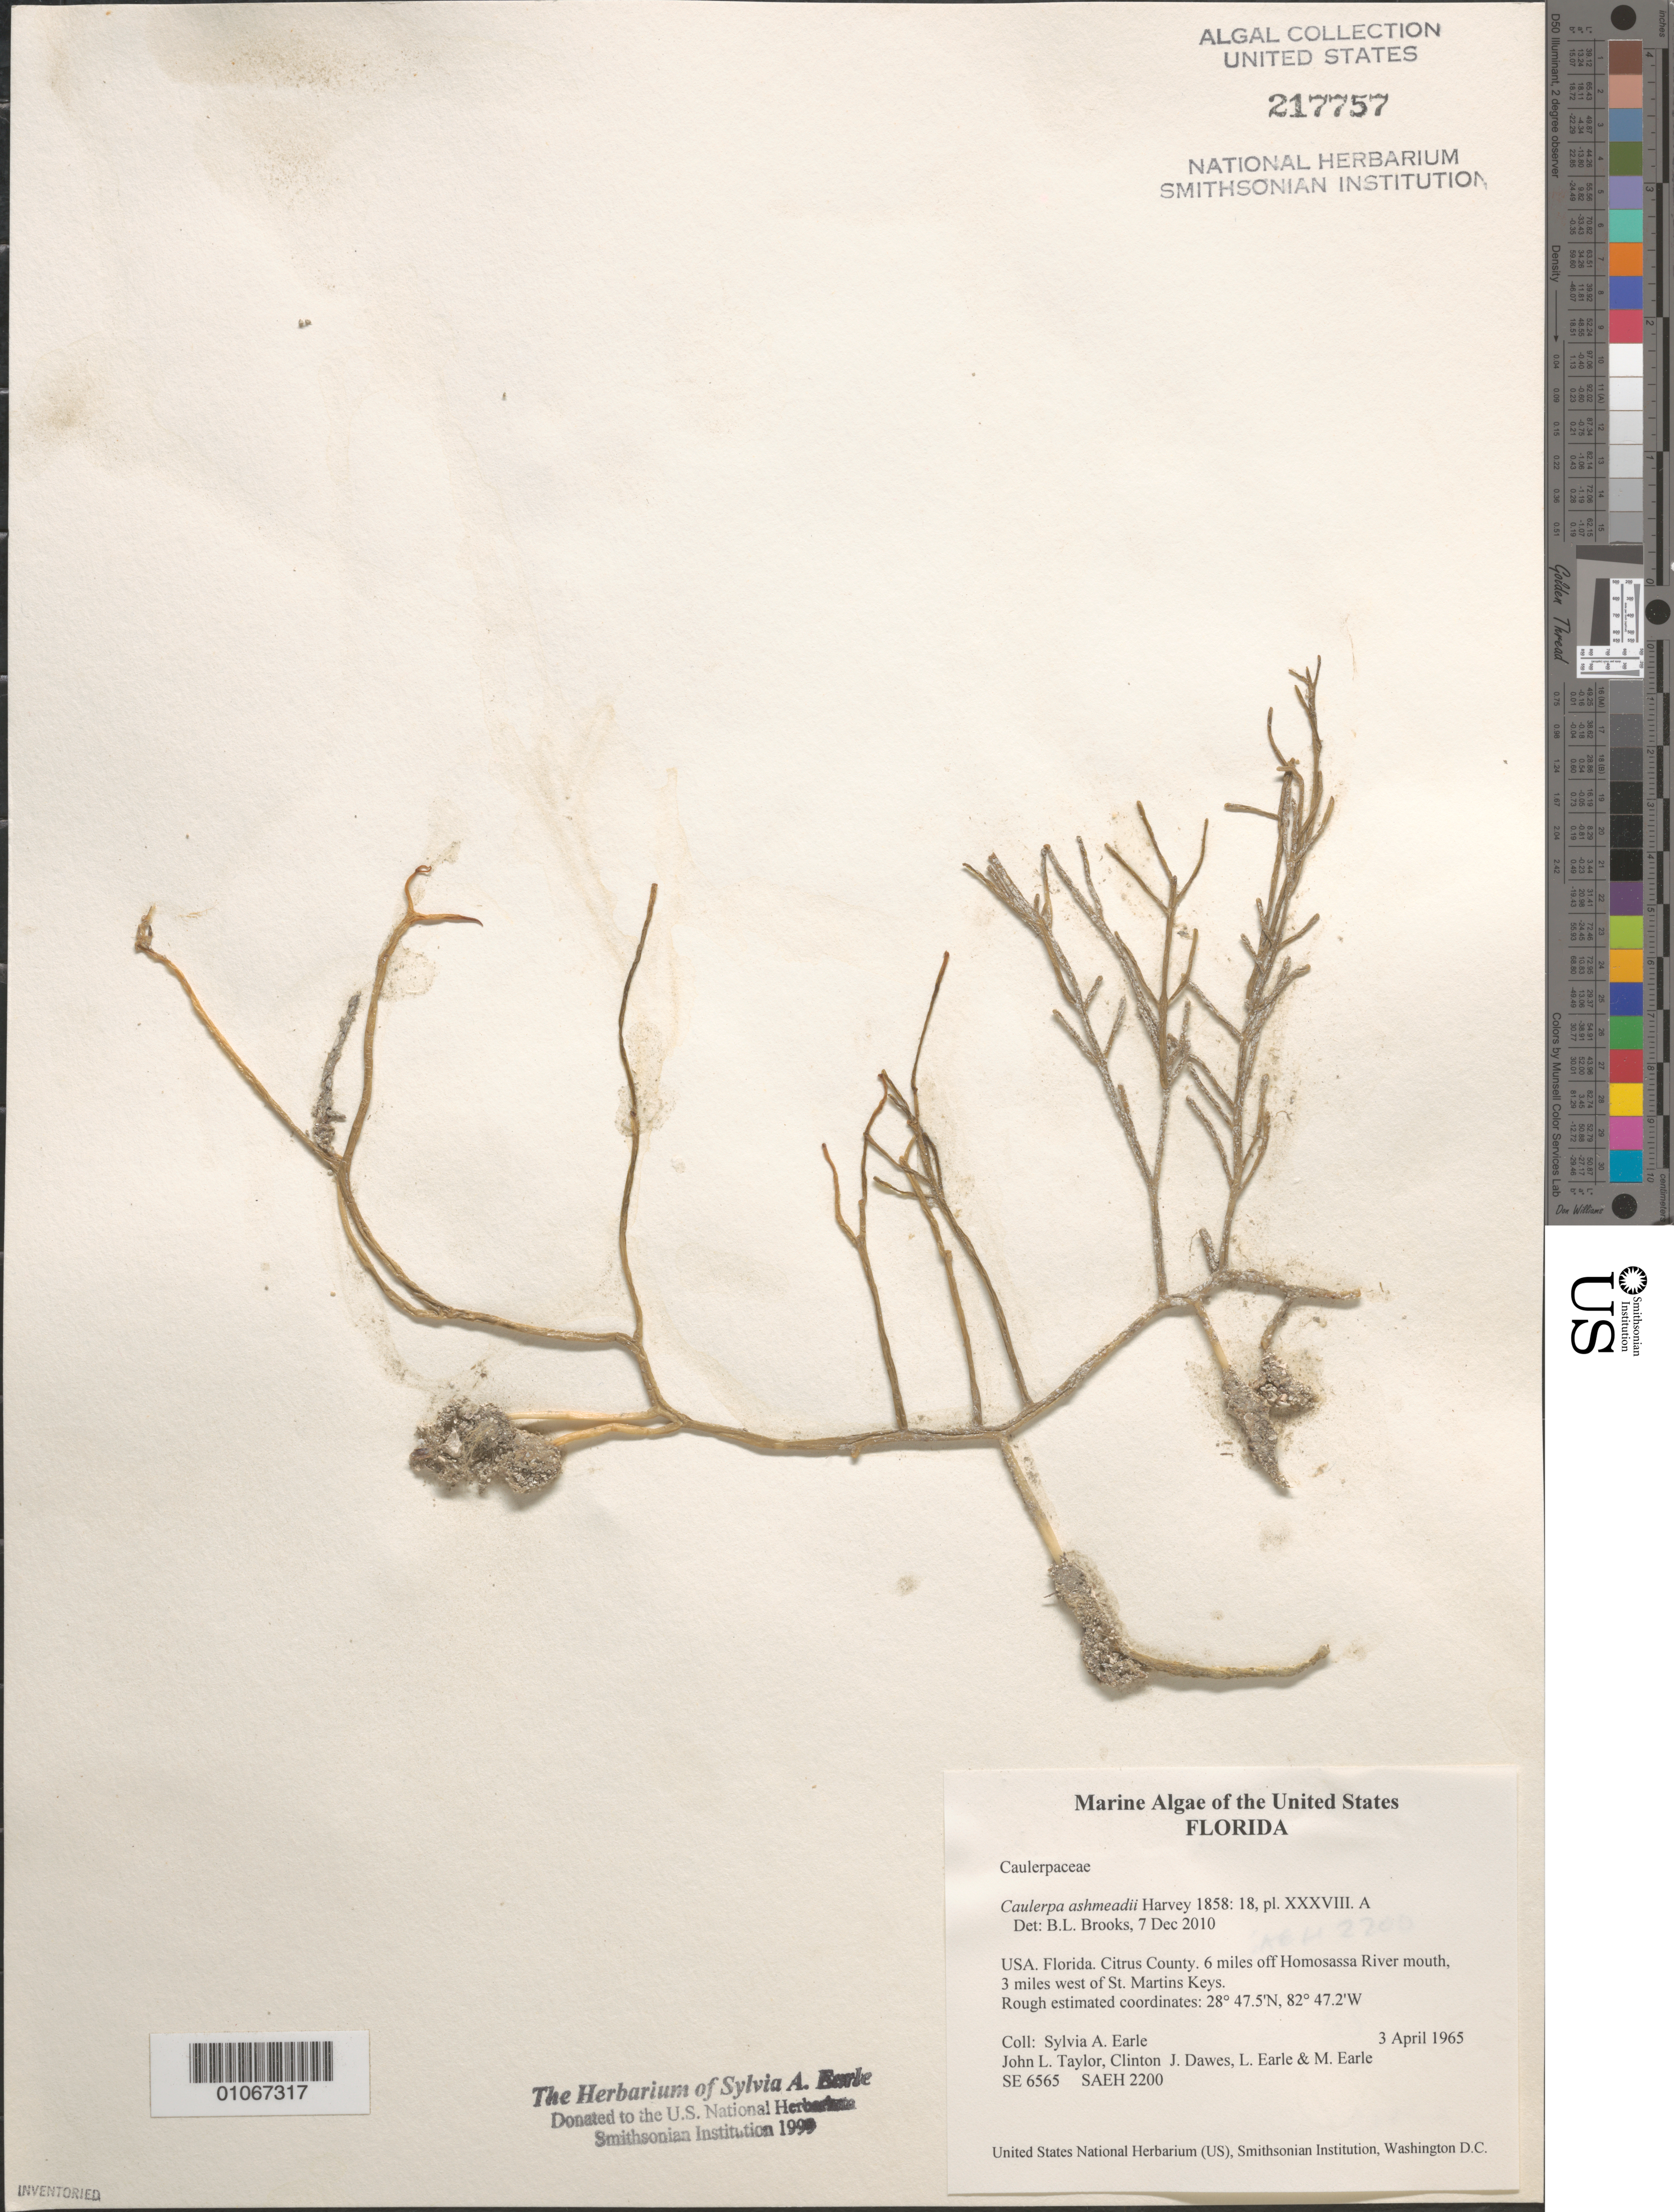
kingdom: Plantae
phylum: Chlorophyta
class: Ulvophyceae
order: Bryopsidales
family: Caulerpaceae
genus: Caulerpa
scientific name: Caulerpa ashmeadii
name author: Harv.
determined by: Brooks, B. L., (BOT), Smithsonian Institution - National Museum of Natural History (UNITED STATES)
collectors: S. A. Earle, J. L. Taylor, C. Dawes, L. Earle & M. Earle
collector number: SE 6565 & SAEH 2200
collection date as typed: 03 Apr 1965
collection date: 1965-04-03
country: United States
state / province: Florida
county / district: Citrus County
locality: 6 miles off Homosassa River mouth, 3 miles west of St. Martins Keys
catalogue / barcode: US 217757